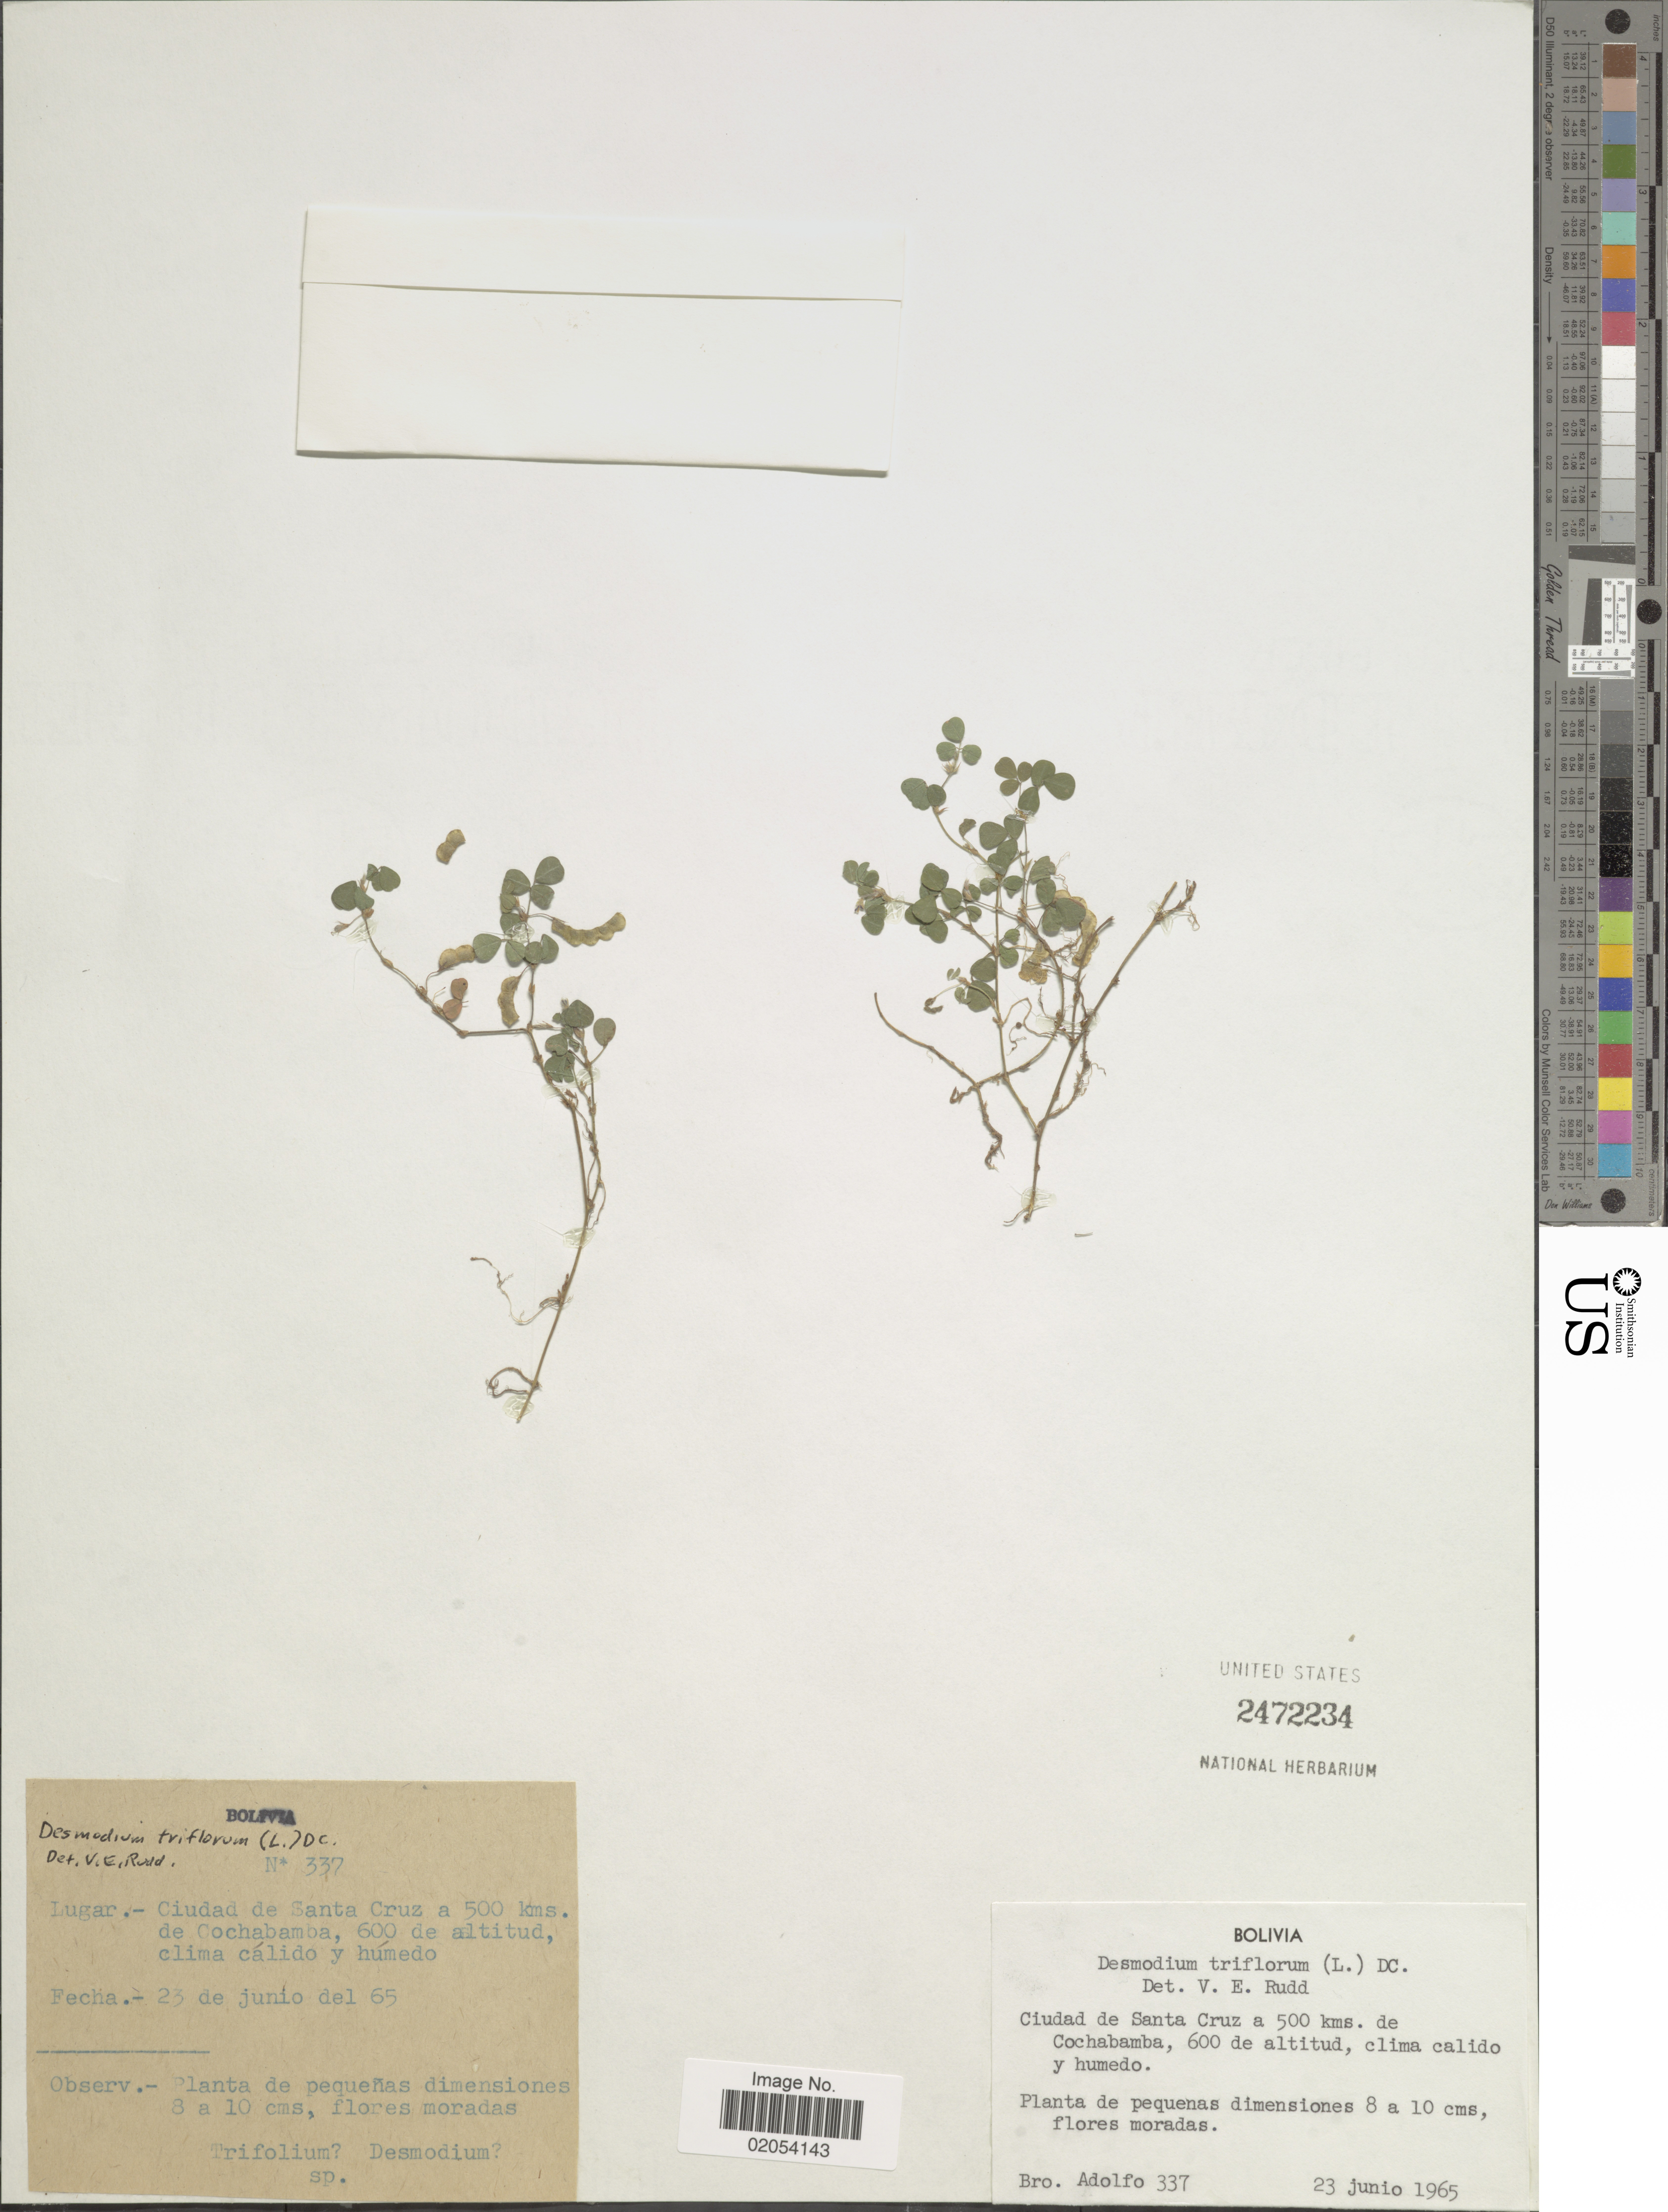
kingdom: Plantae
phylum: Tracheophyta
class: Magnoliopsida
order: Fabales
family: Fabaceae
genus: Grona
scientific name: Grona triflora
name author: (L.) H. Ohashi & K. Ohashi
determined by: Strong, Mark T., (BOT), Smithsonian Institution - National Museum of Natural History (UNITED STATES)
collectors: Adolfo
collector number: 337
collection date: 1965-06-23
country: Bolivia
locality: Cuidad de Santa Cruz a 500 kms. de Cochabamba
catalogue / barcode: US 2472234